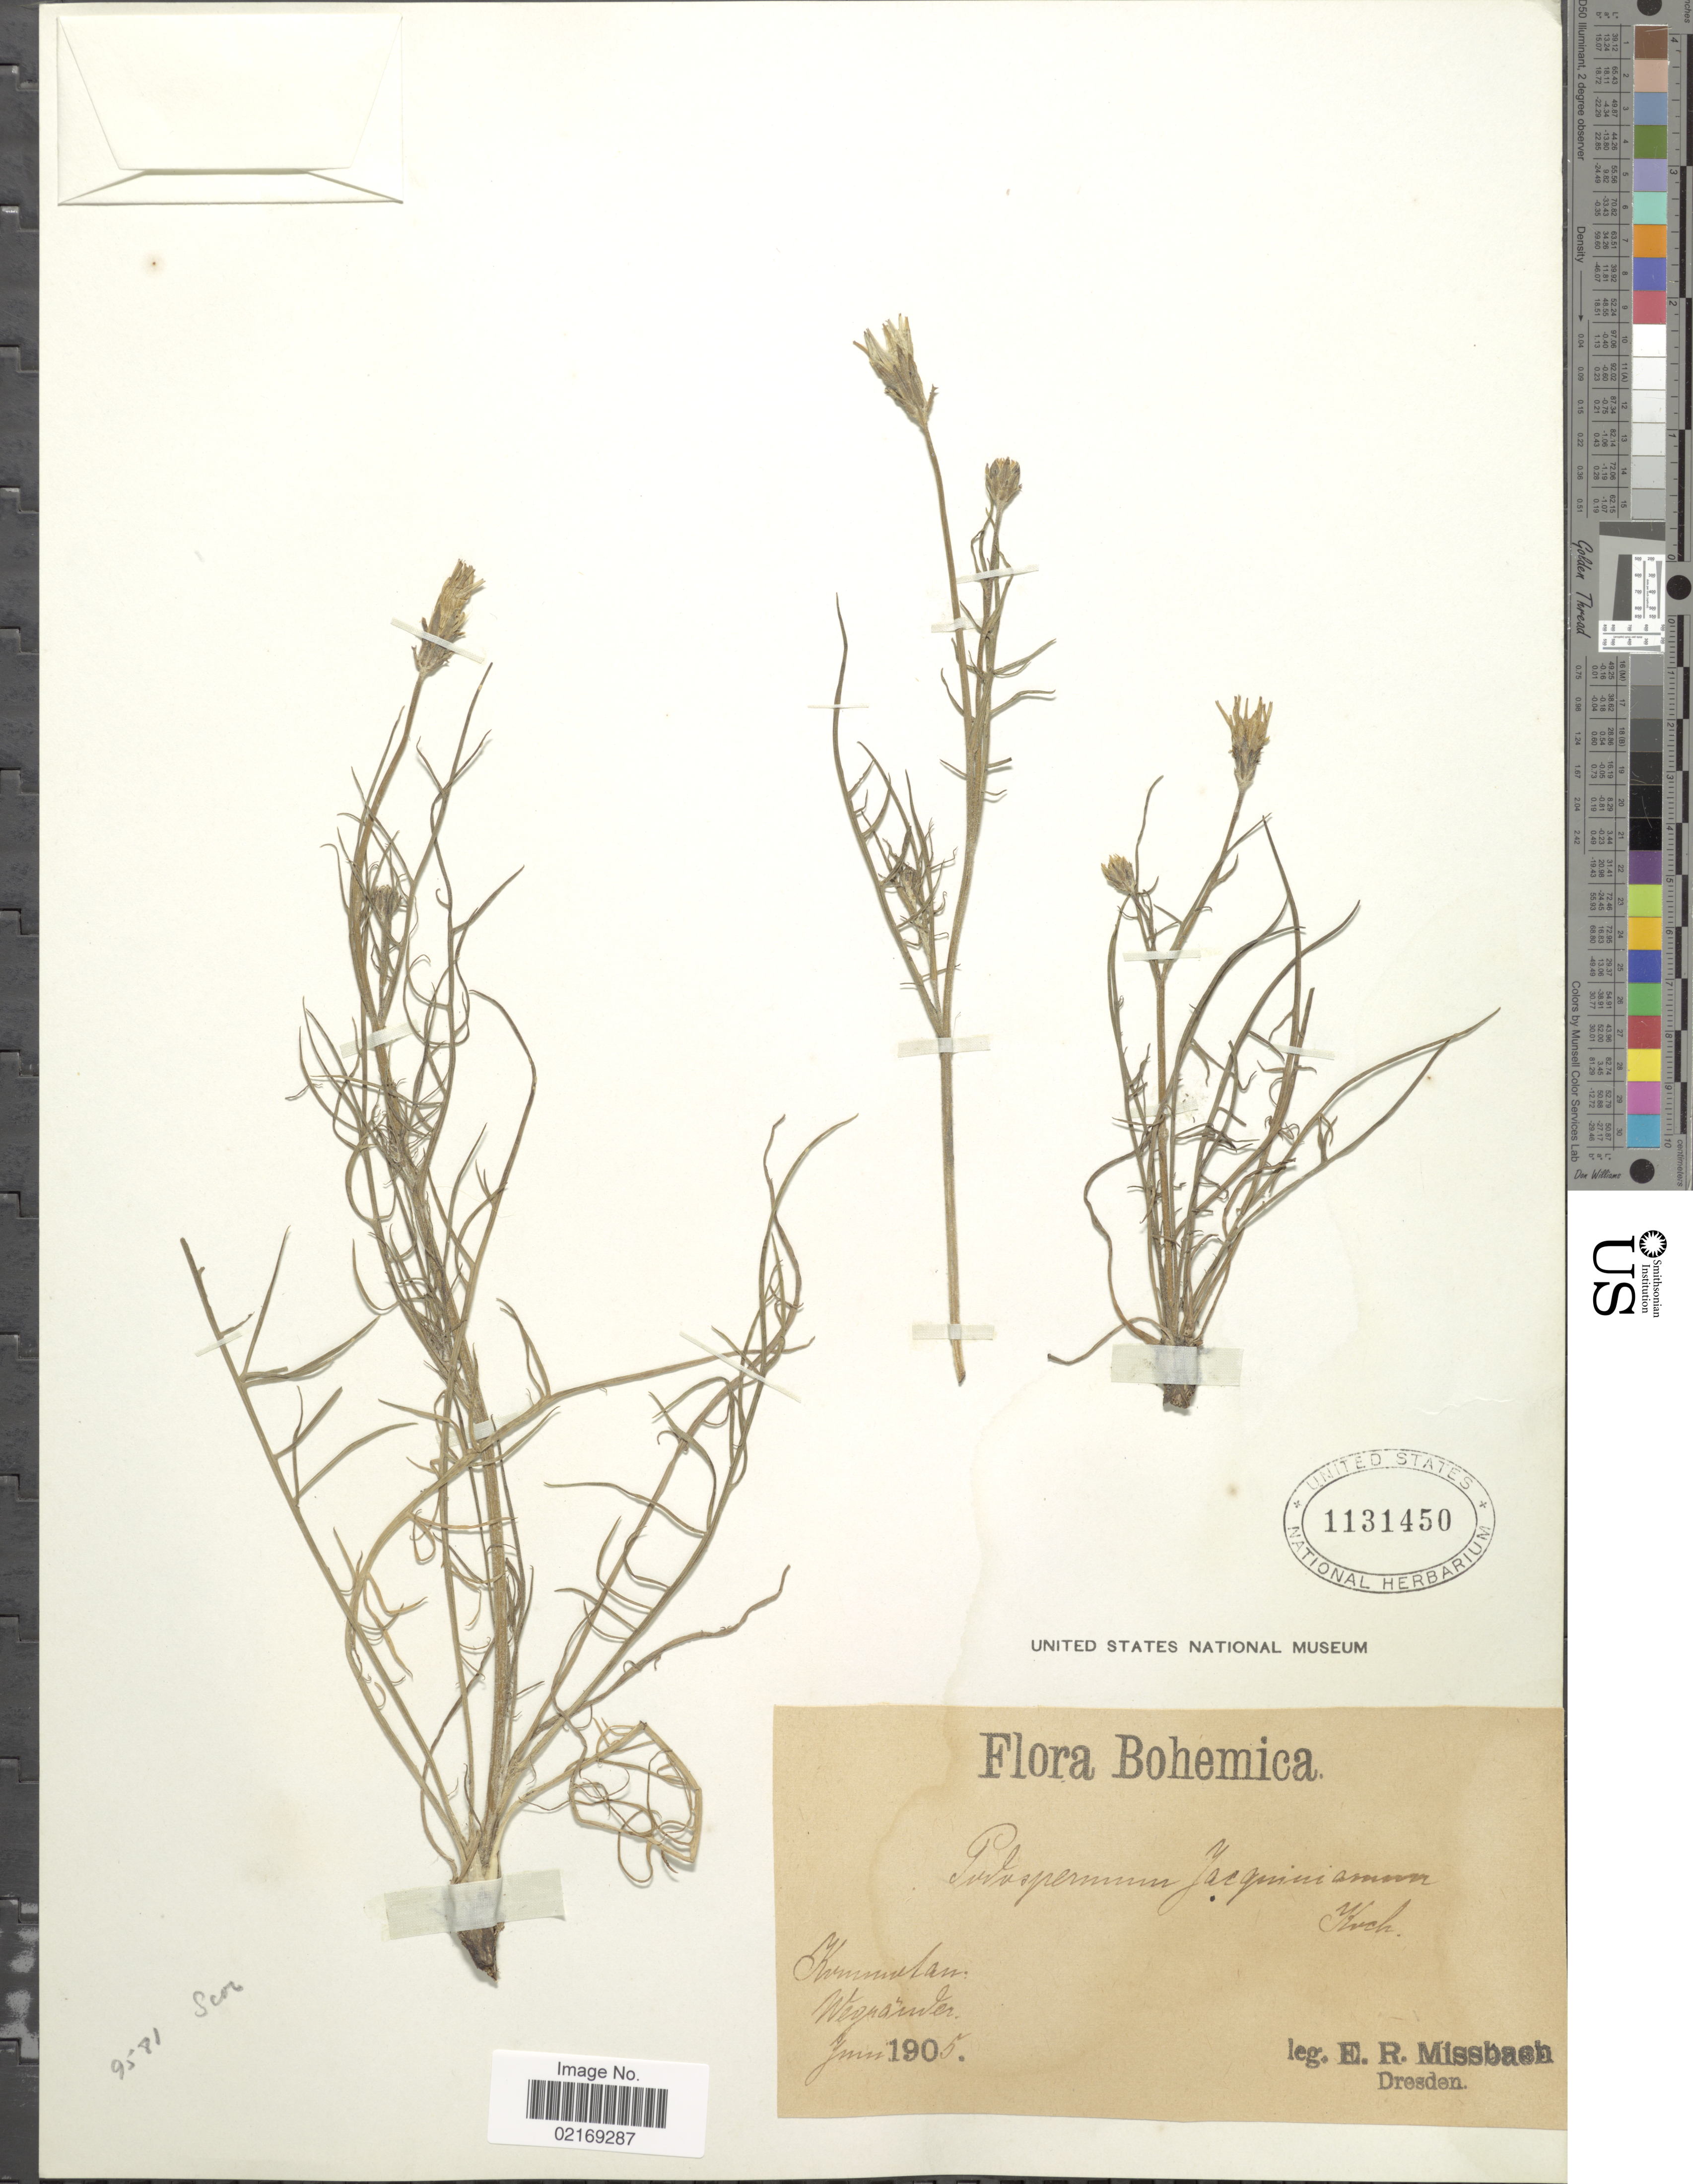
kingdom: Plantae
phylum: Tracheophyta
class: Magnoliopsida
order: Asterales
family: Asteraceae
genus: Podospermum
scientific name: Podospermum canum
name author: C.A. Mey.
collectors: E. Missbach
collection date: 1905-06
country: Czechia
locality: Bohemica, Kumniutan, Wegranden. [interpreted]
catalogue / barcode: US 1131450